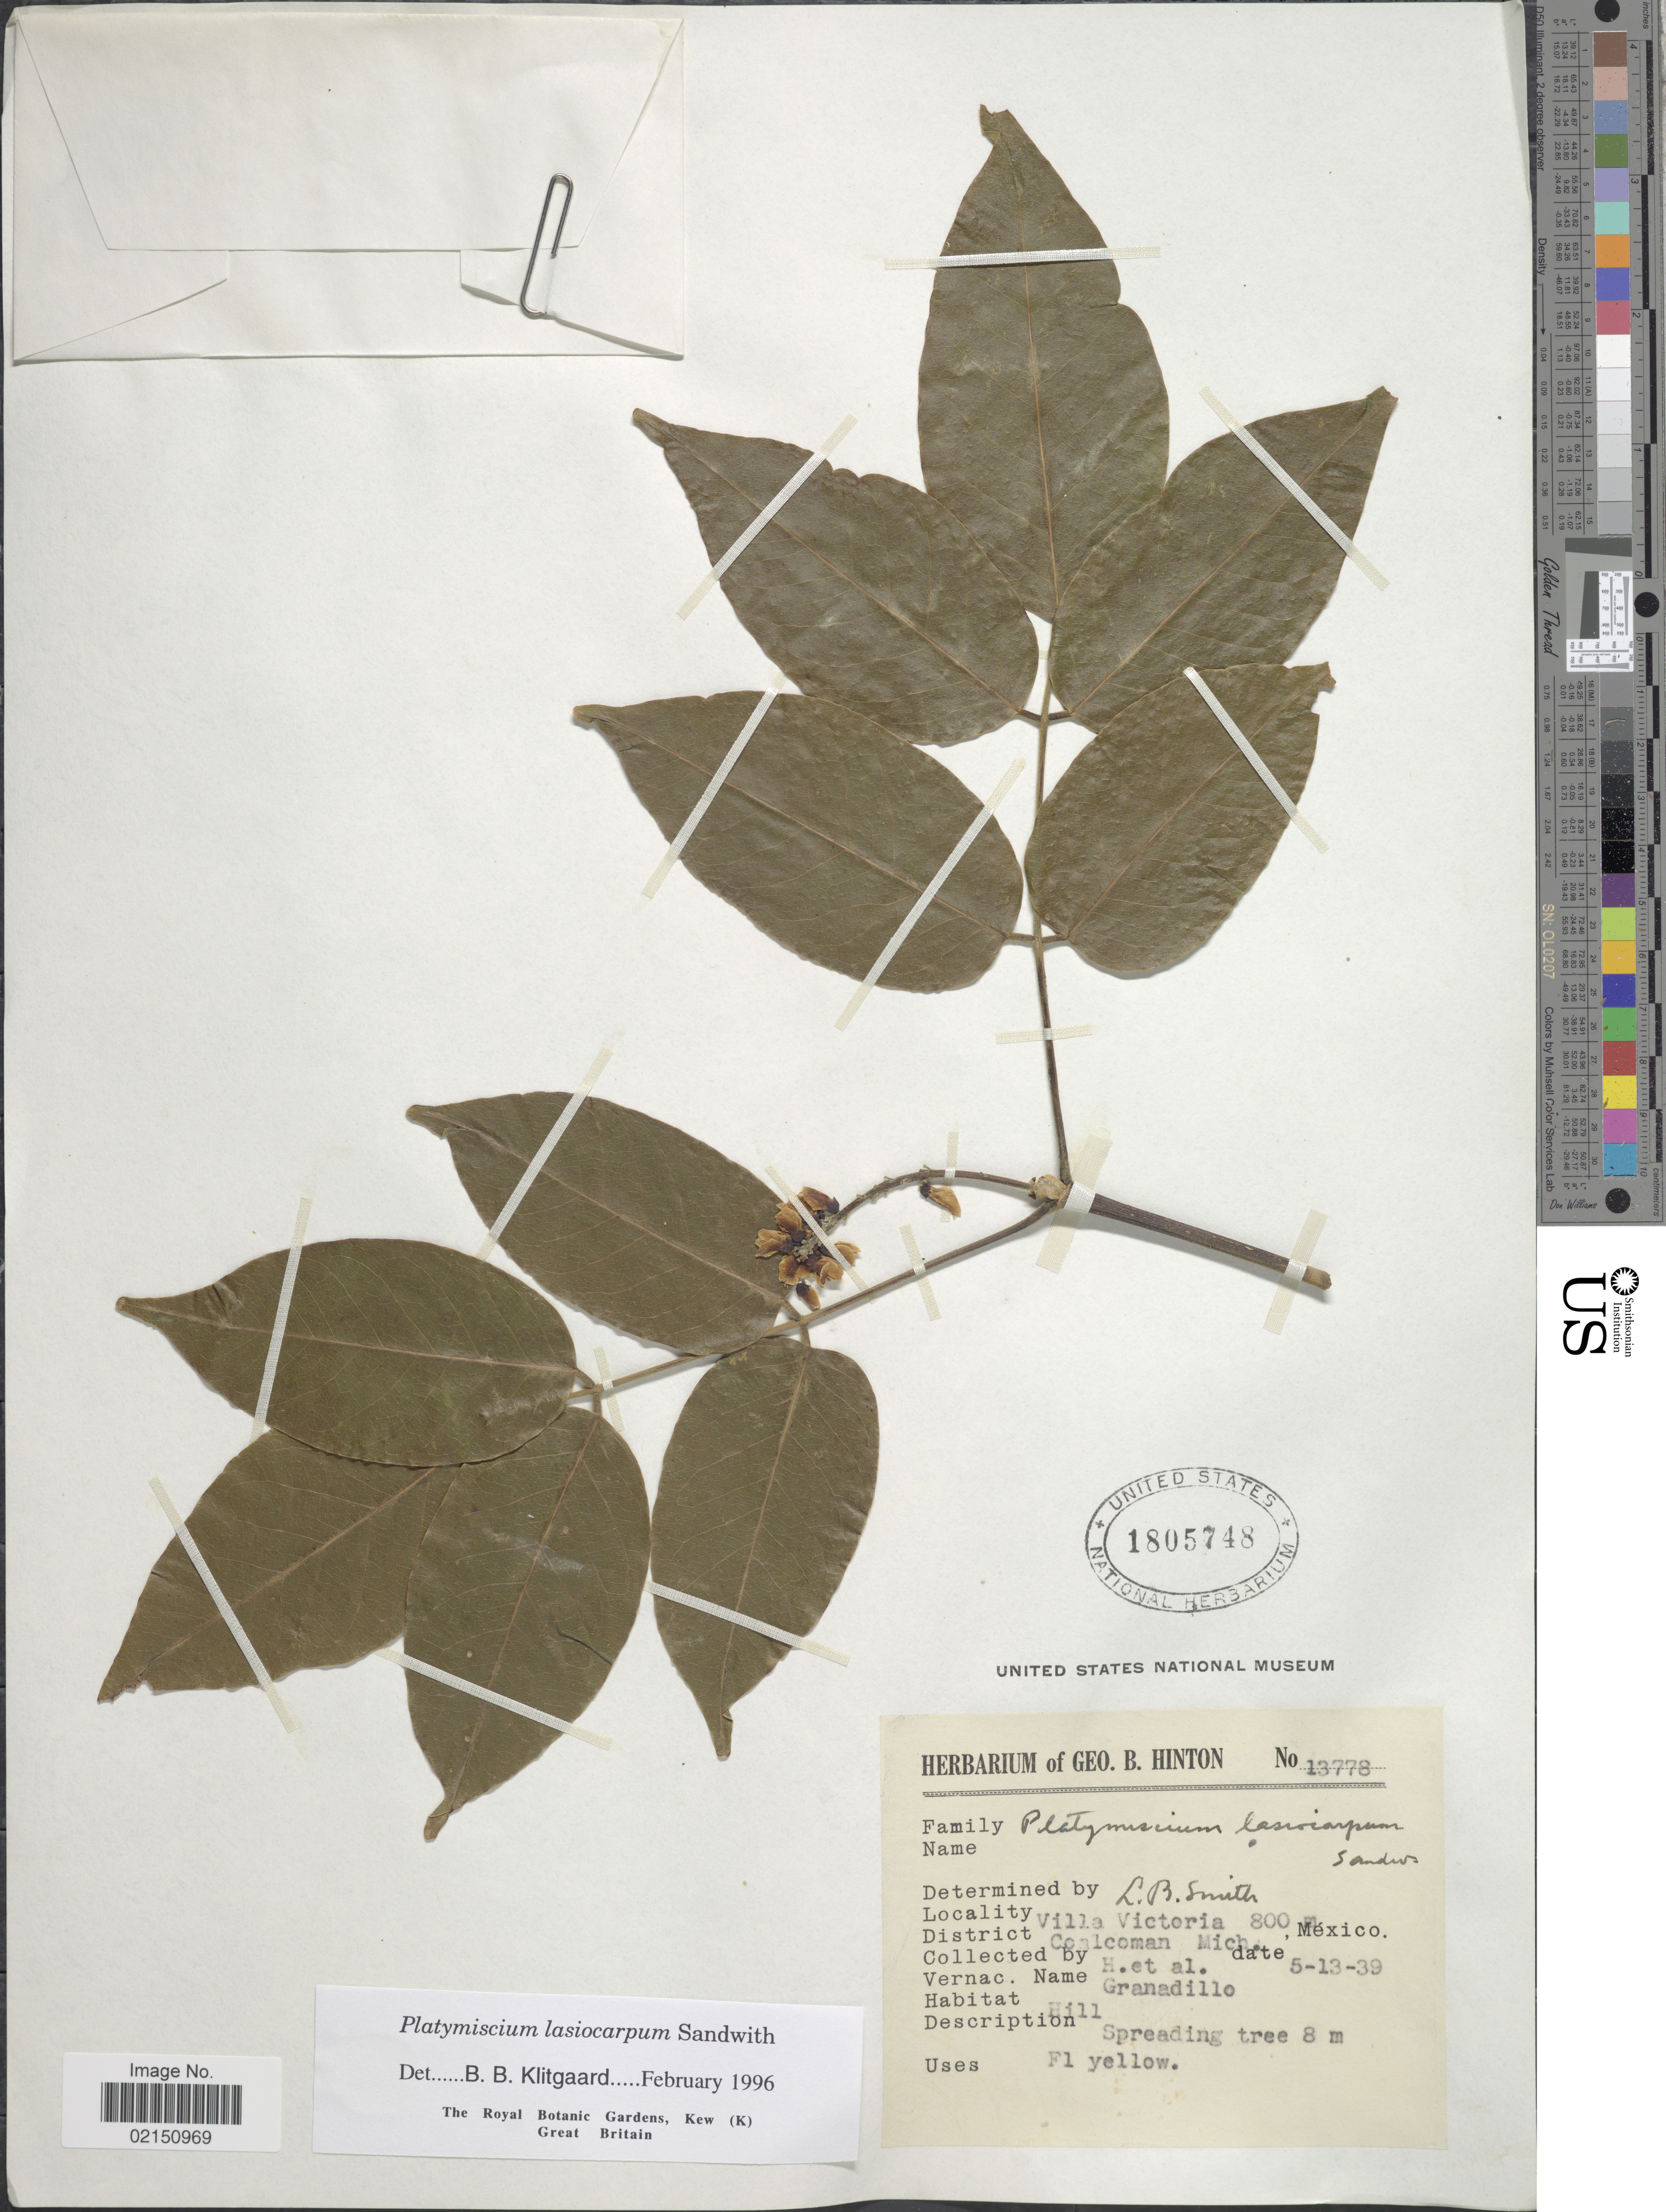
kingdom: Plantae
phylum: Tracheophyta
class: Magnoliopsida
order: Fabales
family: Fabaceae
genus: Platymiscium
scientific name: Platymiscium lasiocarpum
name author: Sandwith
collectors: G. B. Hinton & et al.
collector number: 13778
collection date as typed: Transcribed d/m/y: 13/5/39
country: Mexico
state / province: Michoacán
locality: Villa Victoria, District Coalcoman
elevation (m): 800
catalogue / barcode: US 1805748